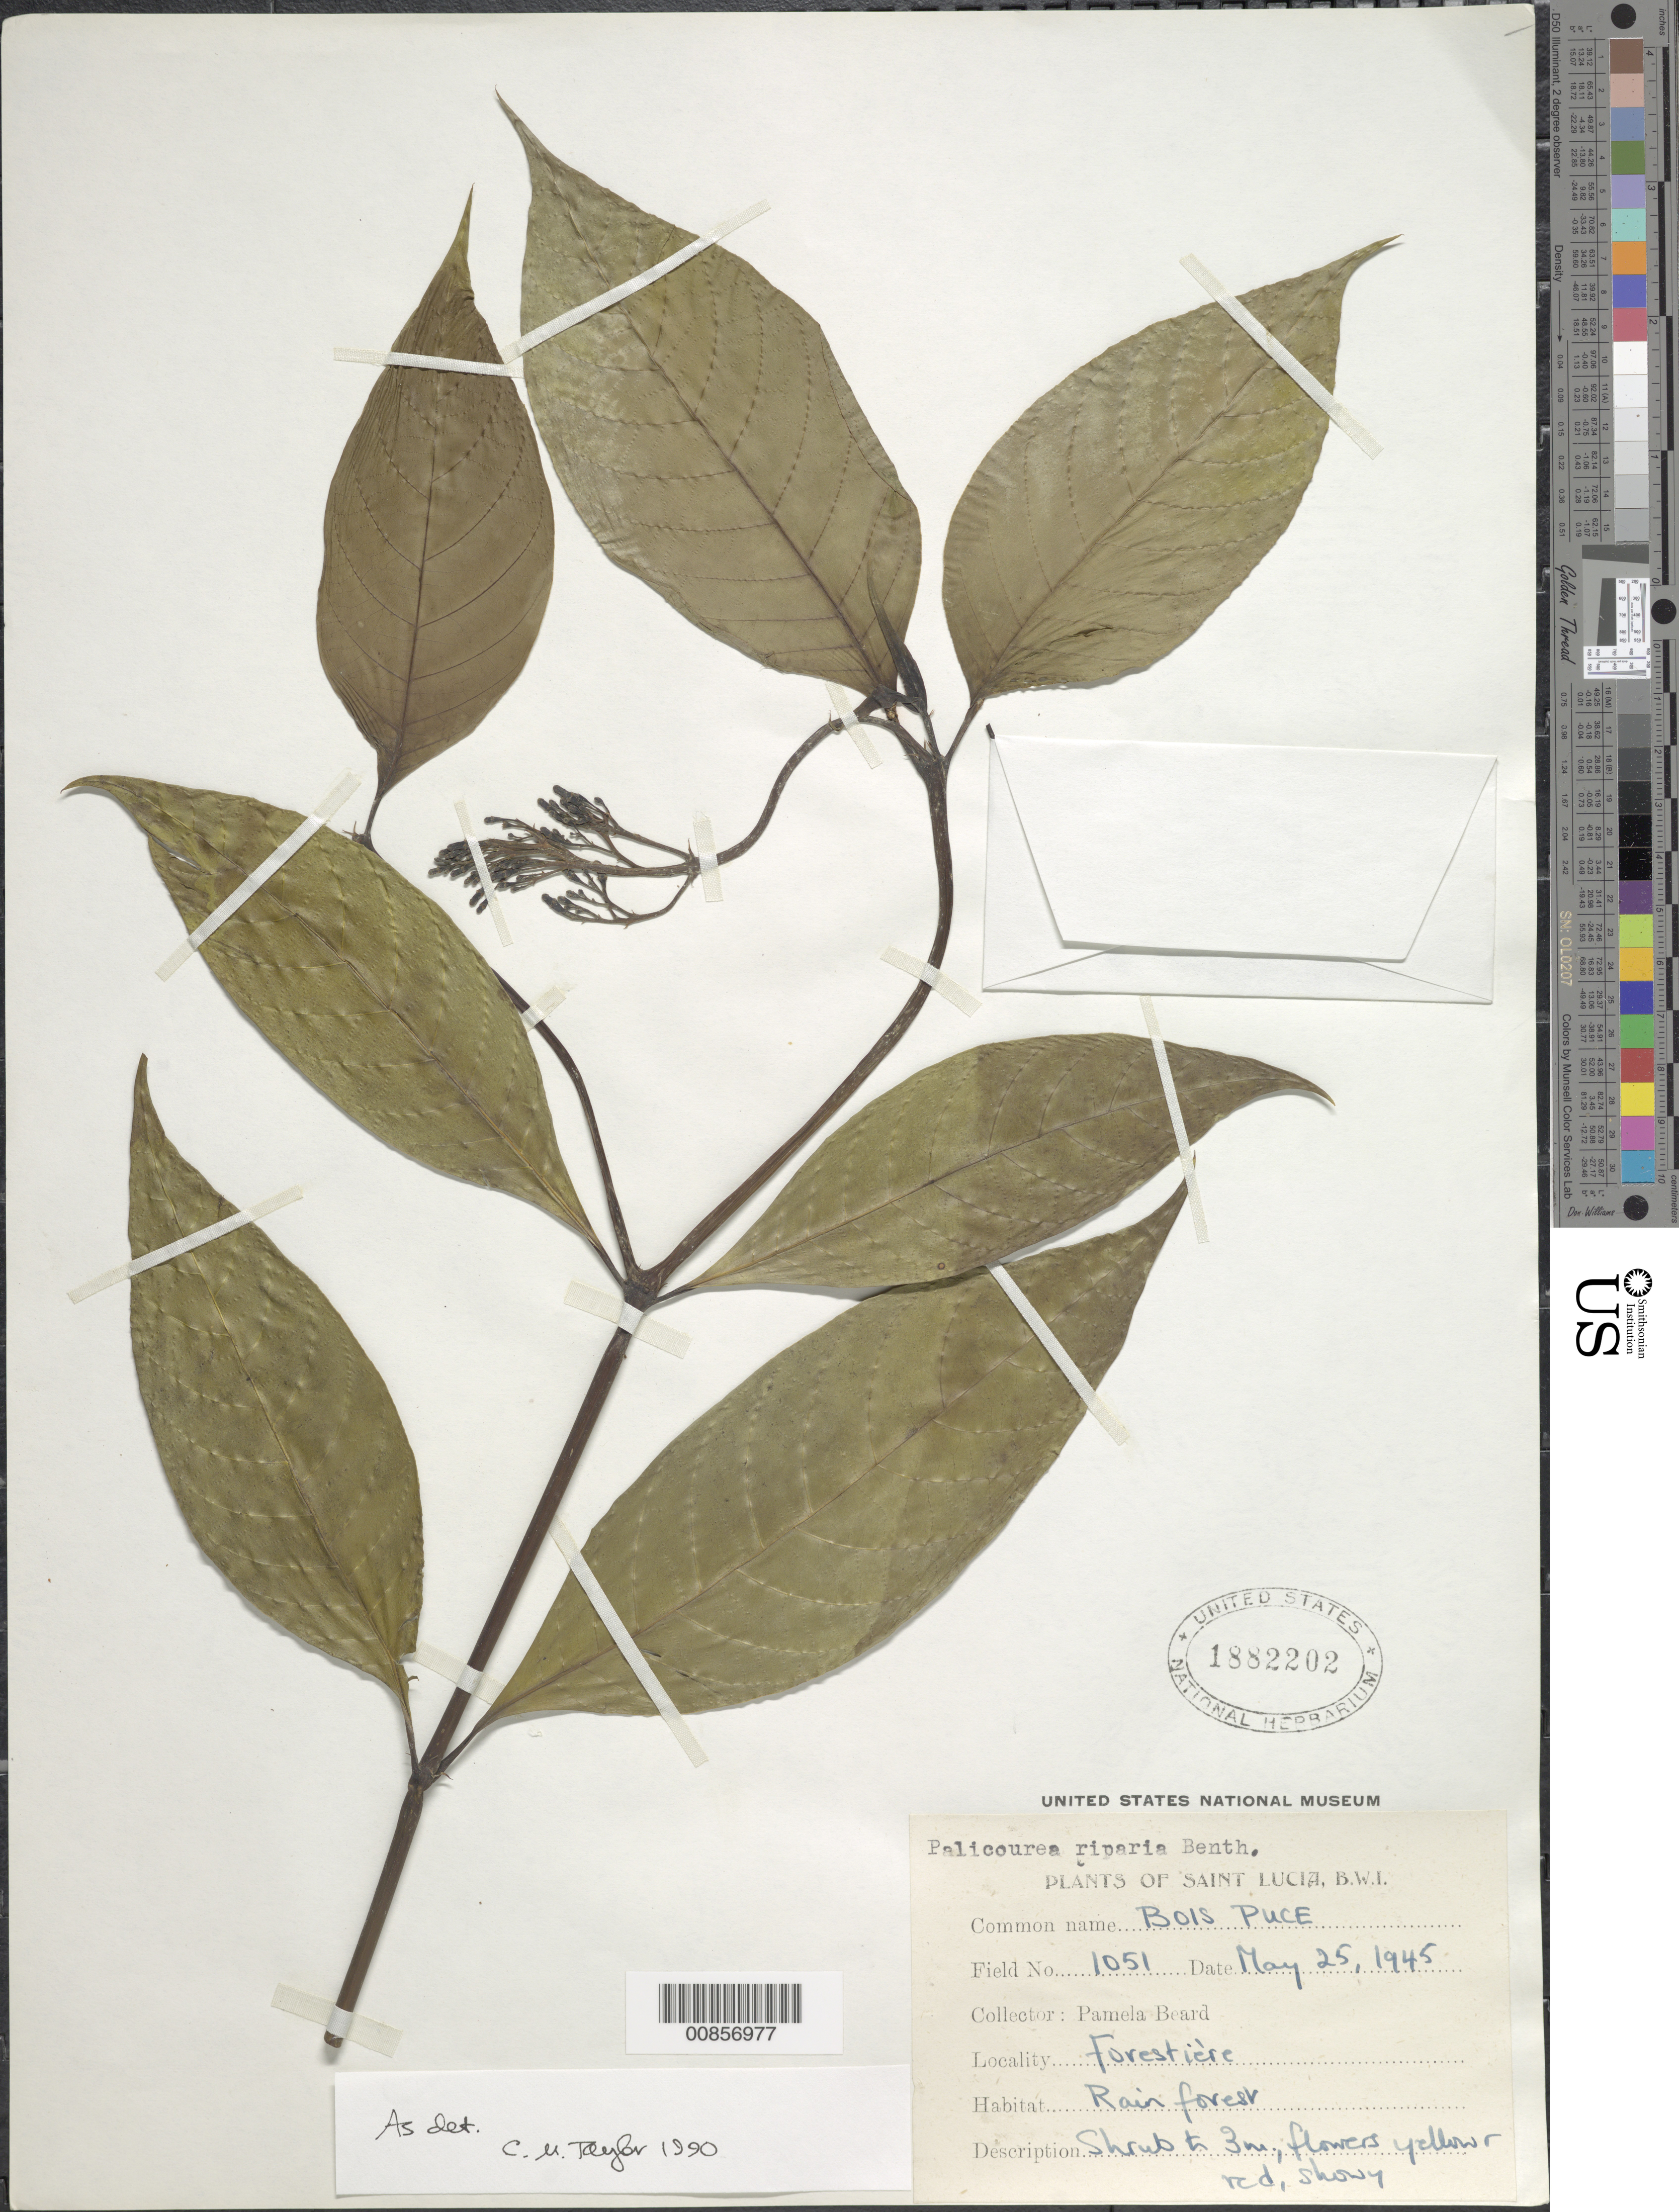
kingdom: Plantae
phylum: Tracheophyta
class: Magnoliopsida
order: Gentianales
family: Rubiaceae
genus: Palicourea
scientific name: Palicourea croceoides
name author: Desv. ex Ham.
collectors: P. Beard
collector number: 1051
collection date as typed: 25 May 1945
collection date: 1945-05-25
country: St. Lucia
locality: Forestière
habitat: Rainforest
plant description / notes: Common name: Bois puce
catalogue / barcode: US 1882202